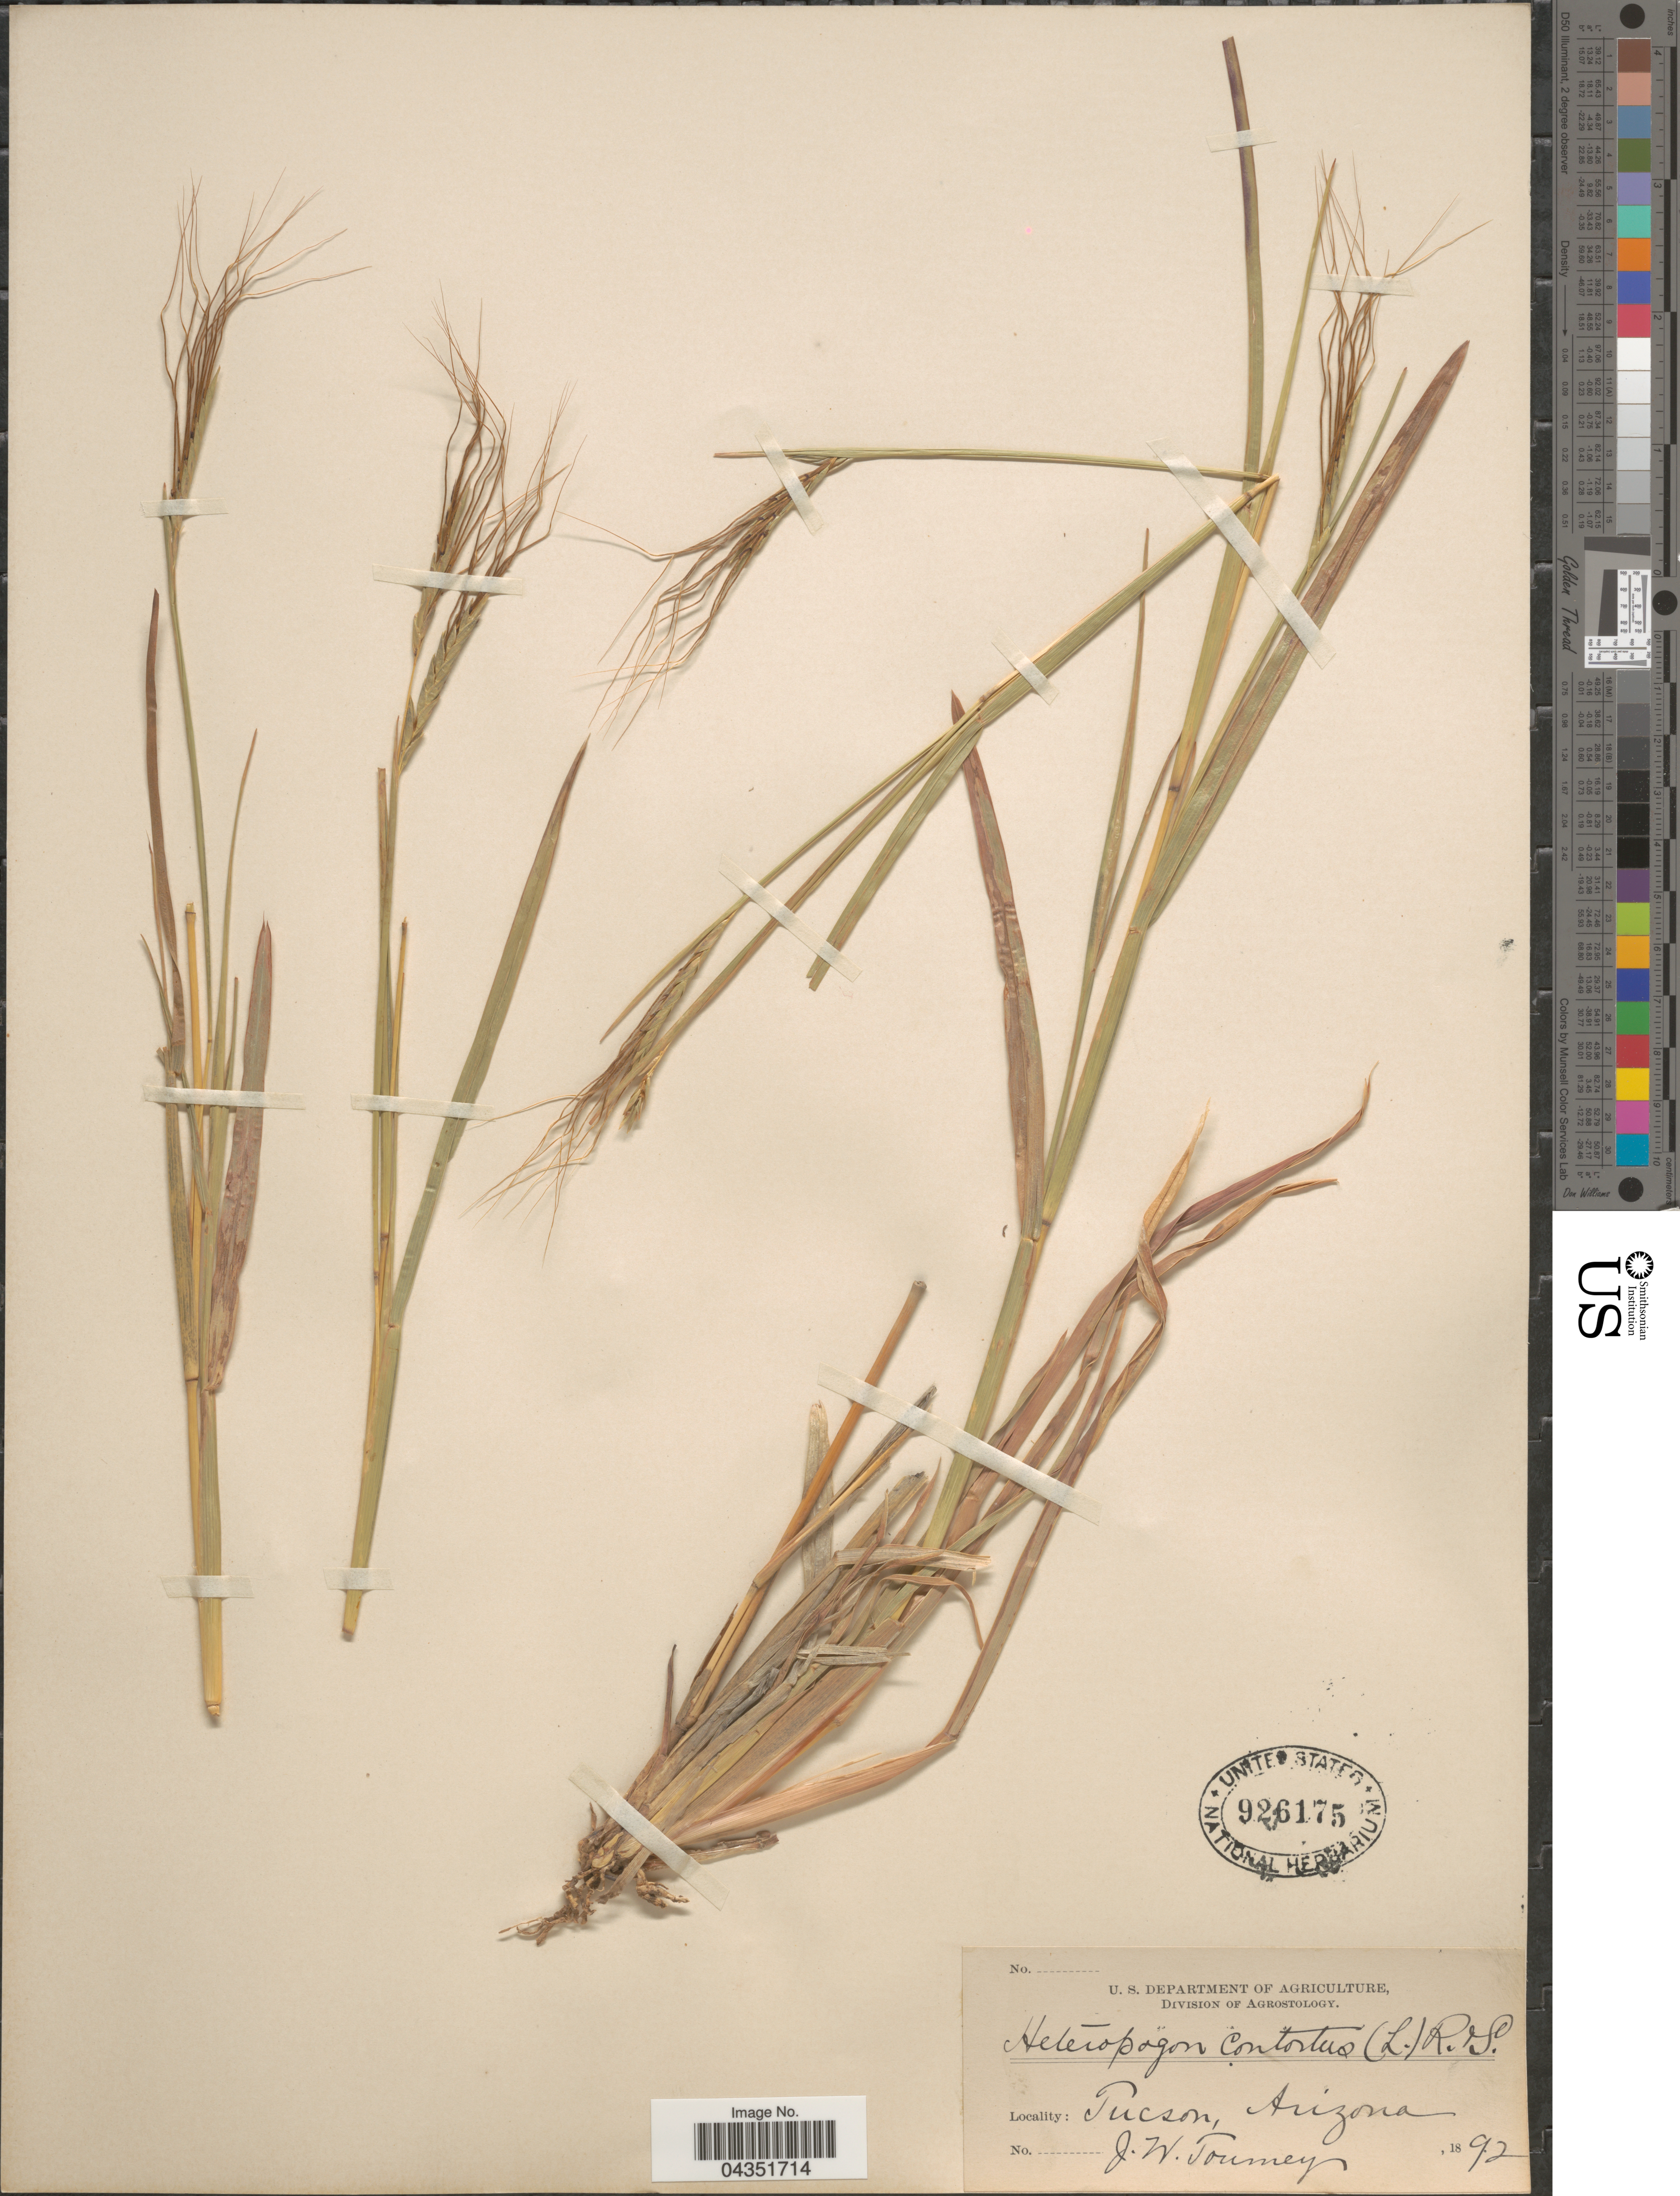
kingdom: Plantae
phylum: Tracheophyta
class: Liliopsida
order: Poales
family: Poaceae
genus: Heteropogon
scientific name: Heteropogon contortus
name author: (L.) P. Beauv. ex Roem. & Schult.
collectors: J. W. Toumey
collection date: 1892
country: United States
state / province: Arizona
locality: Tucson.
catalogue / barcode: US 926175